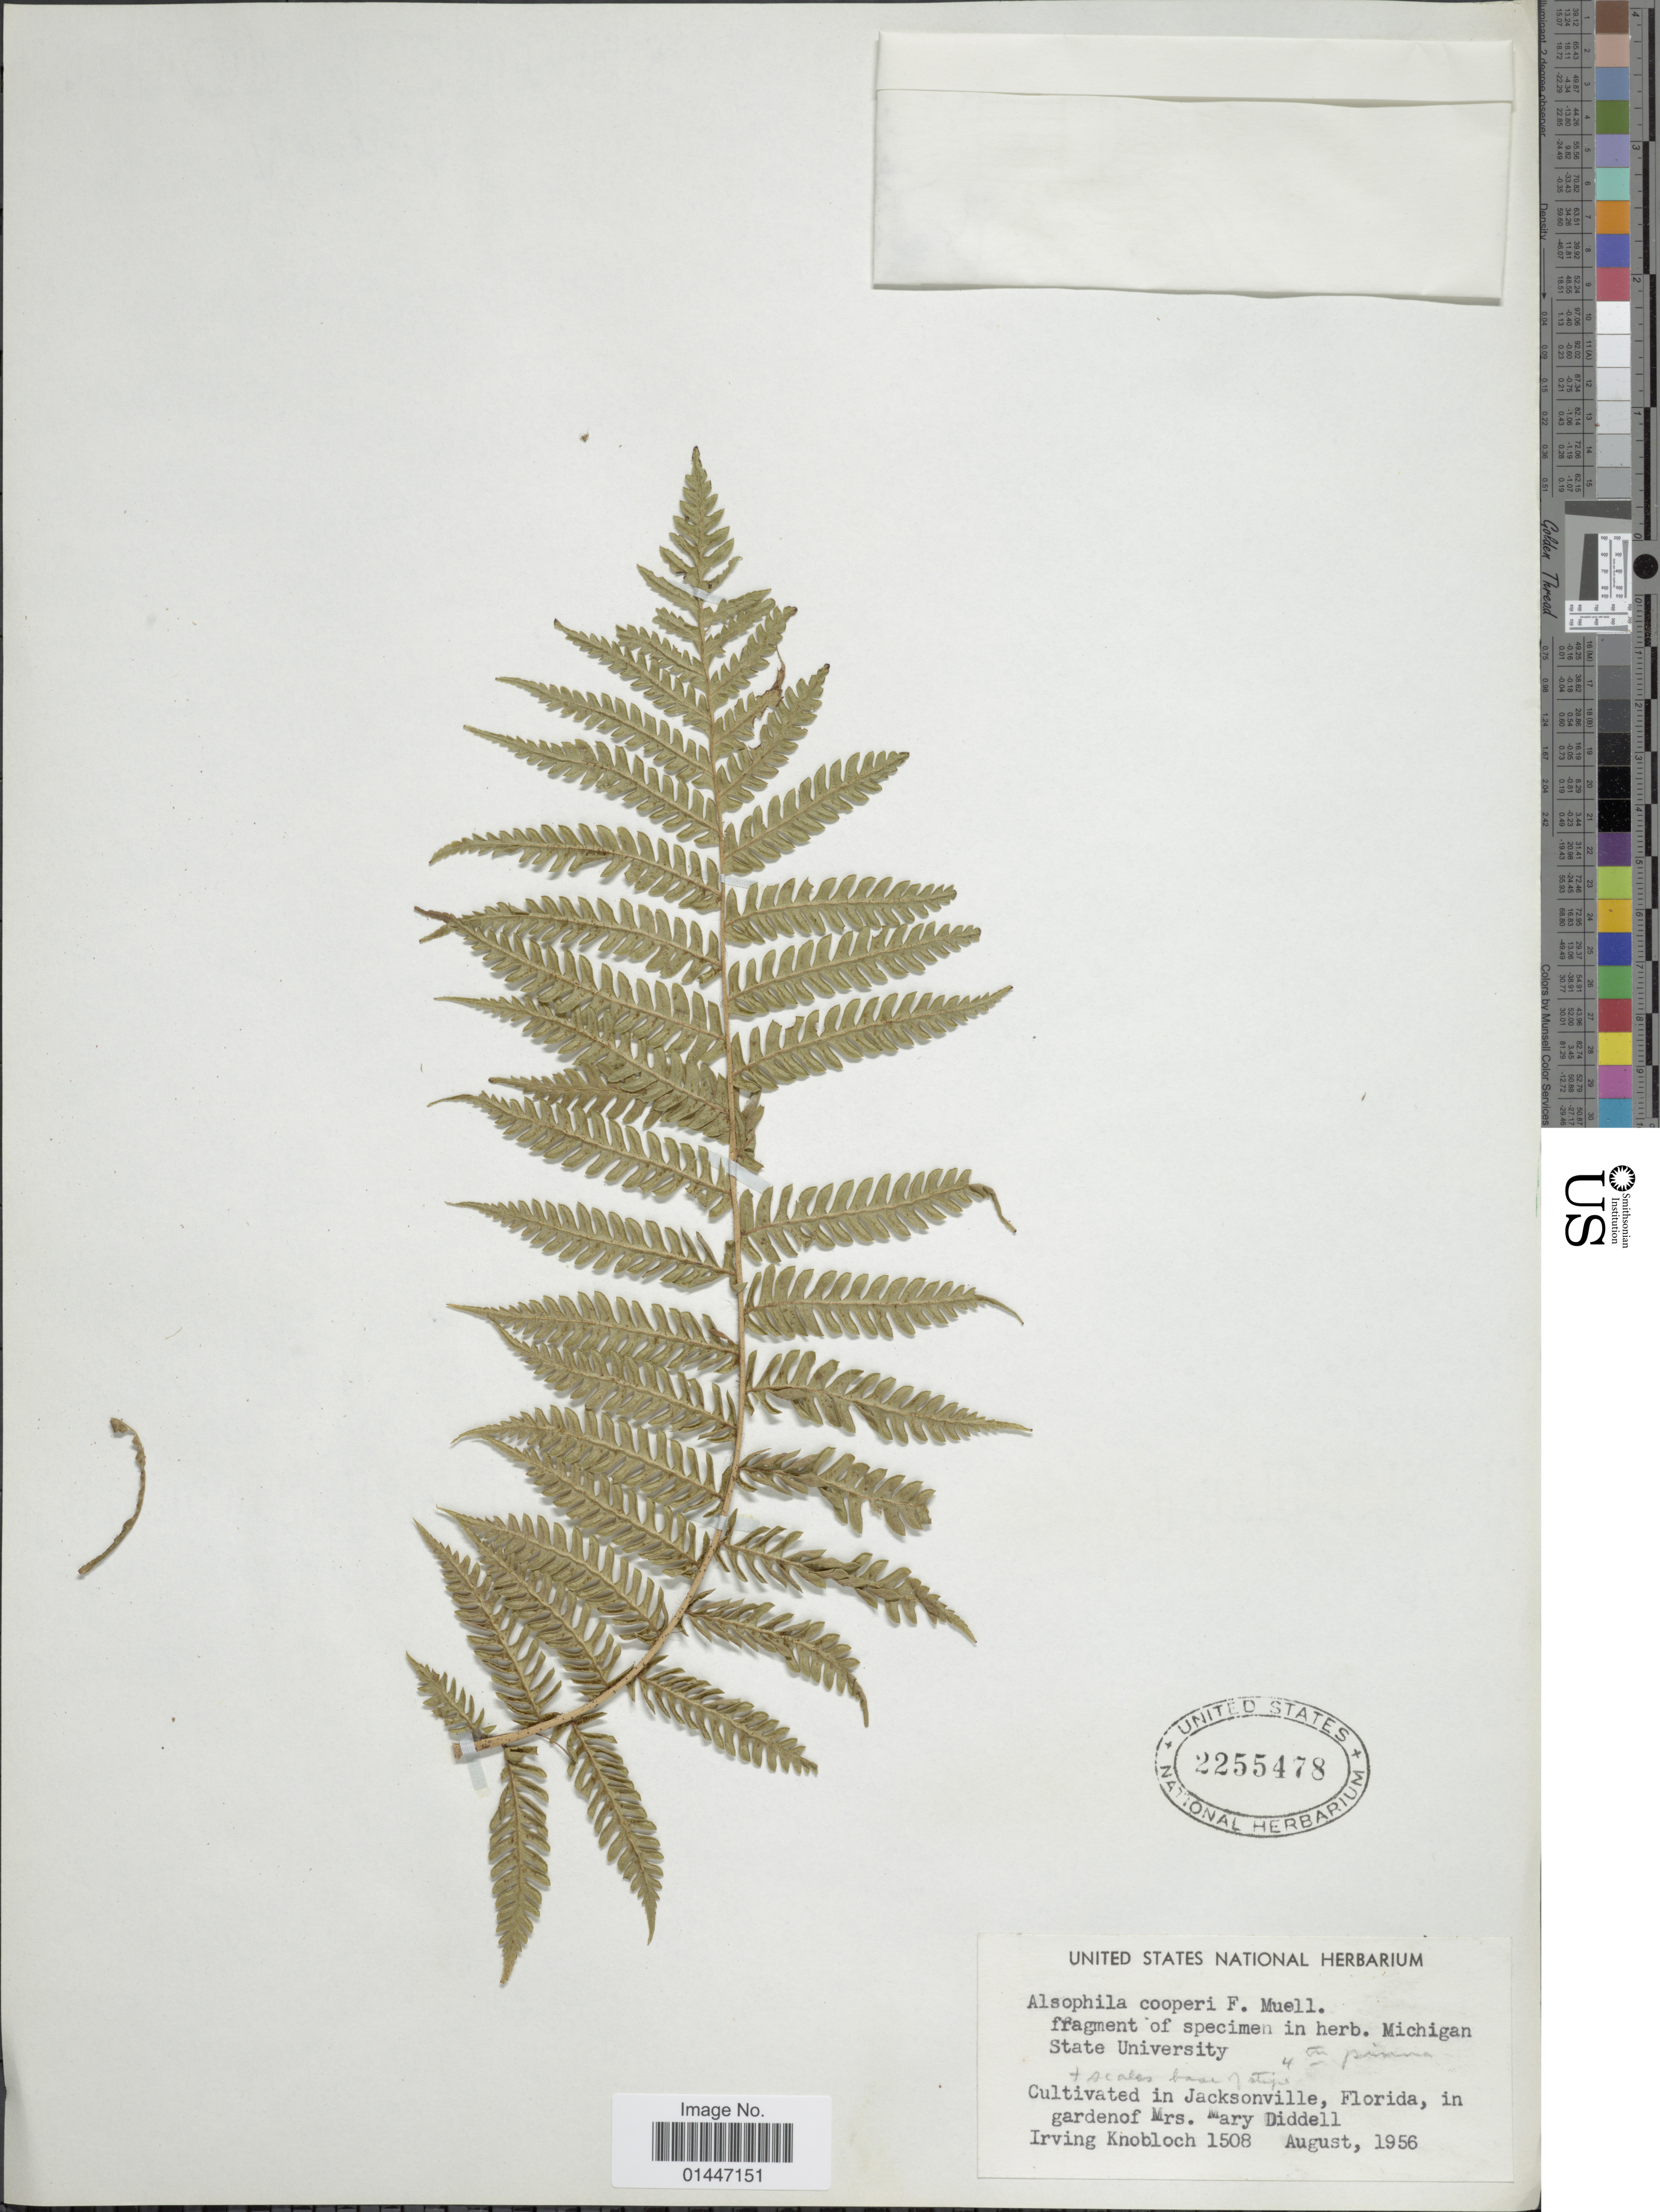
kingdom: Plantae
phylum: Tracheophyta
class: Polypodiopsida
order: Cyatheales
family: Cyatheaceae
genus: Sphaeropteris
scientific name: Sphaeropteris cooperi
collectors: I. W. Knobloch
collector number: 1508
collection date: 1956-08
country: United States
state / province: Florida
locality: Jacksonville, in gardenof Mrs. Mary Diddell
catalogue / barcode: US 2255478